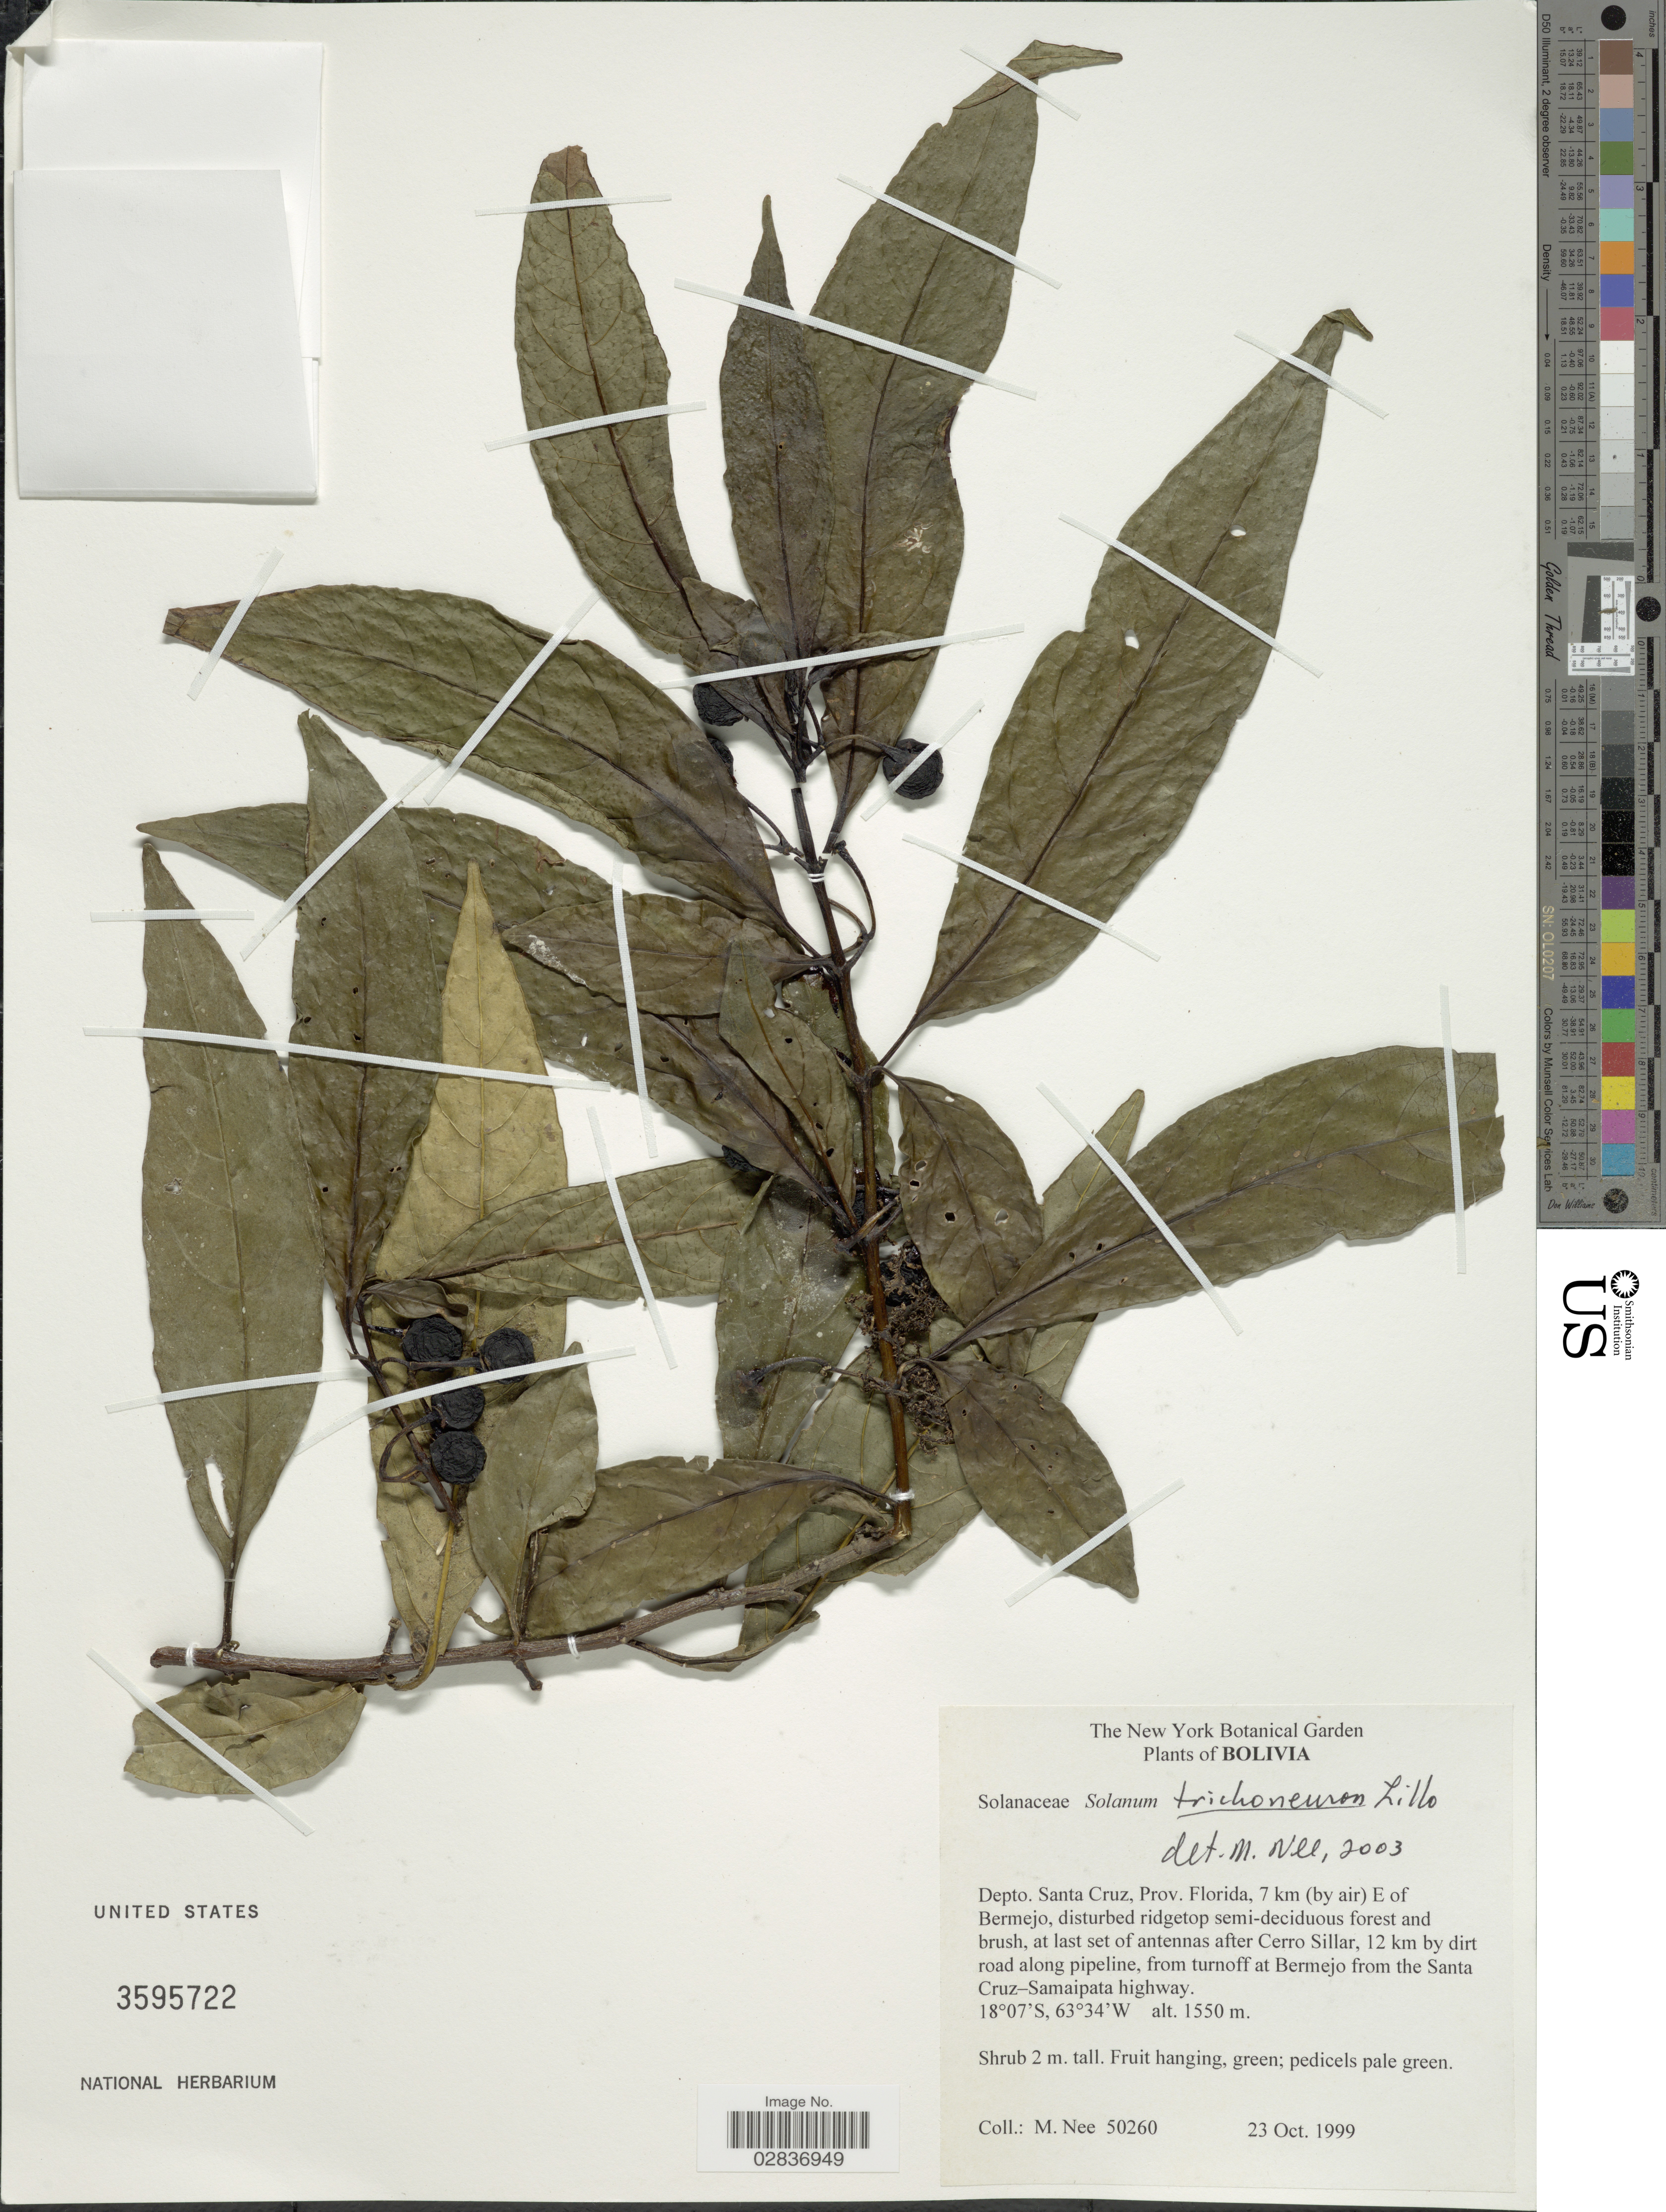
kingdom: Plantae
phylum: Tracheophyta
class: Magnoliopsida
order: Solanales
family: Solanaceae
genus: Solanum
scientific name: Solanum trichoneuron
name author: Lillo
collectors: M. Nee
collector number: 50260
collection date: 1999-10-23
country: Bolivia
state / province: Santa Cruz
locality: Depto. Santa Cruz, Prov. Florida, 7 km (by air) E of Bermejo, at last set of antennas after Cerro Sillar, 12 km by dirt road along pipeline, from turnoff at Bermejo from the Santa Curz-Samaipata highway.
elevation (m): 1550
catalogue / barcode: US 3595722